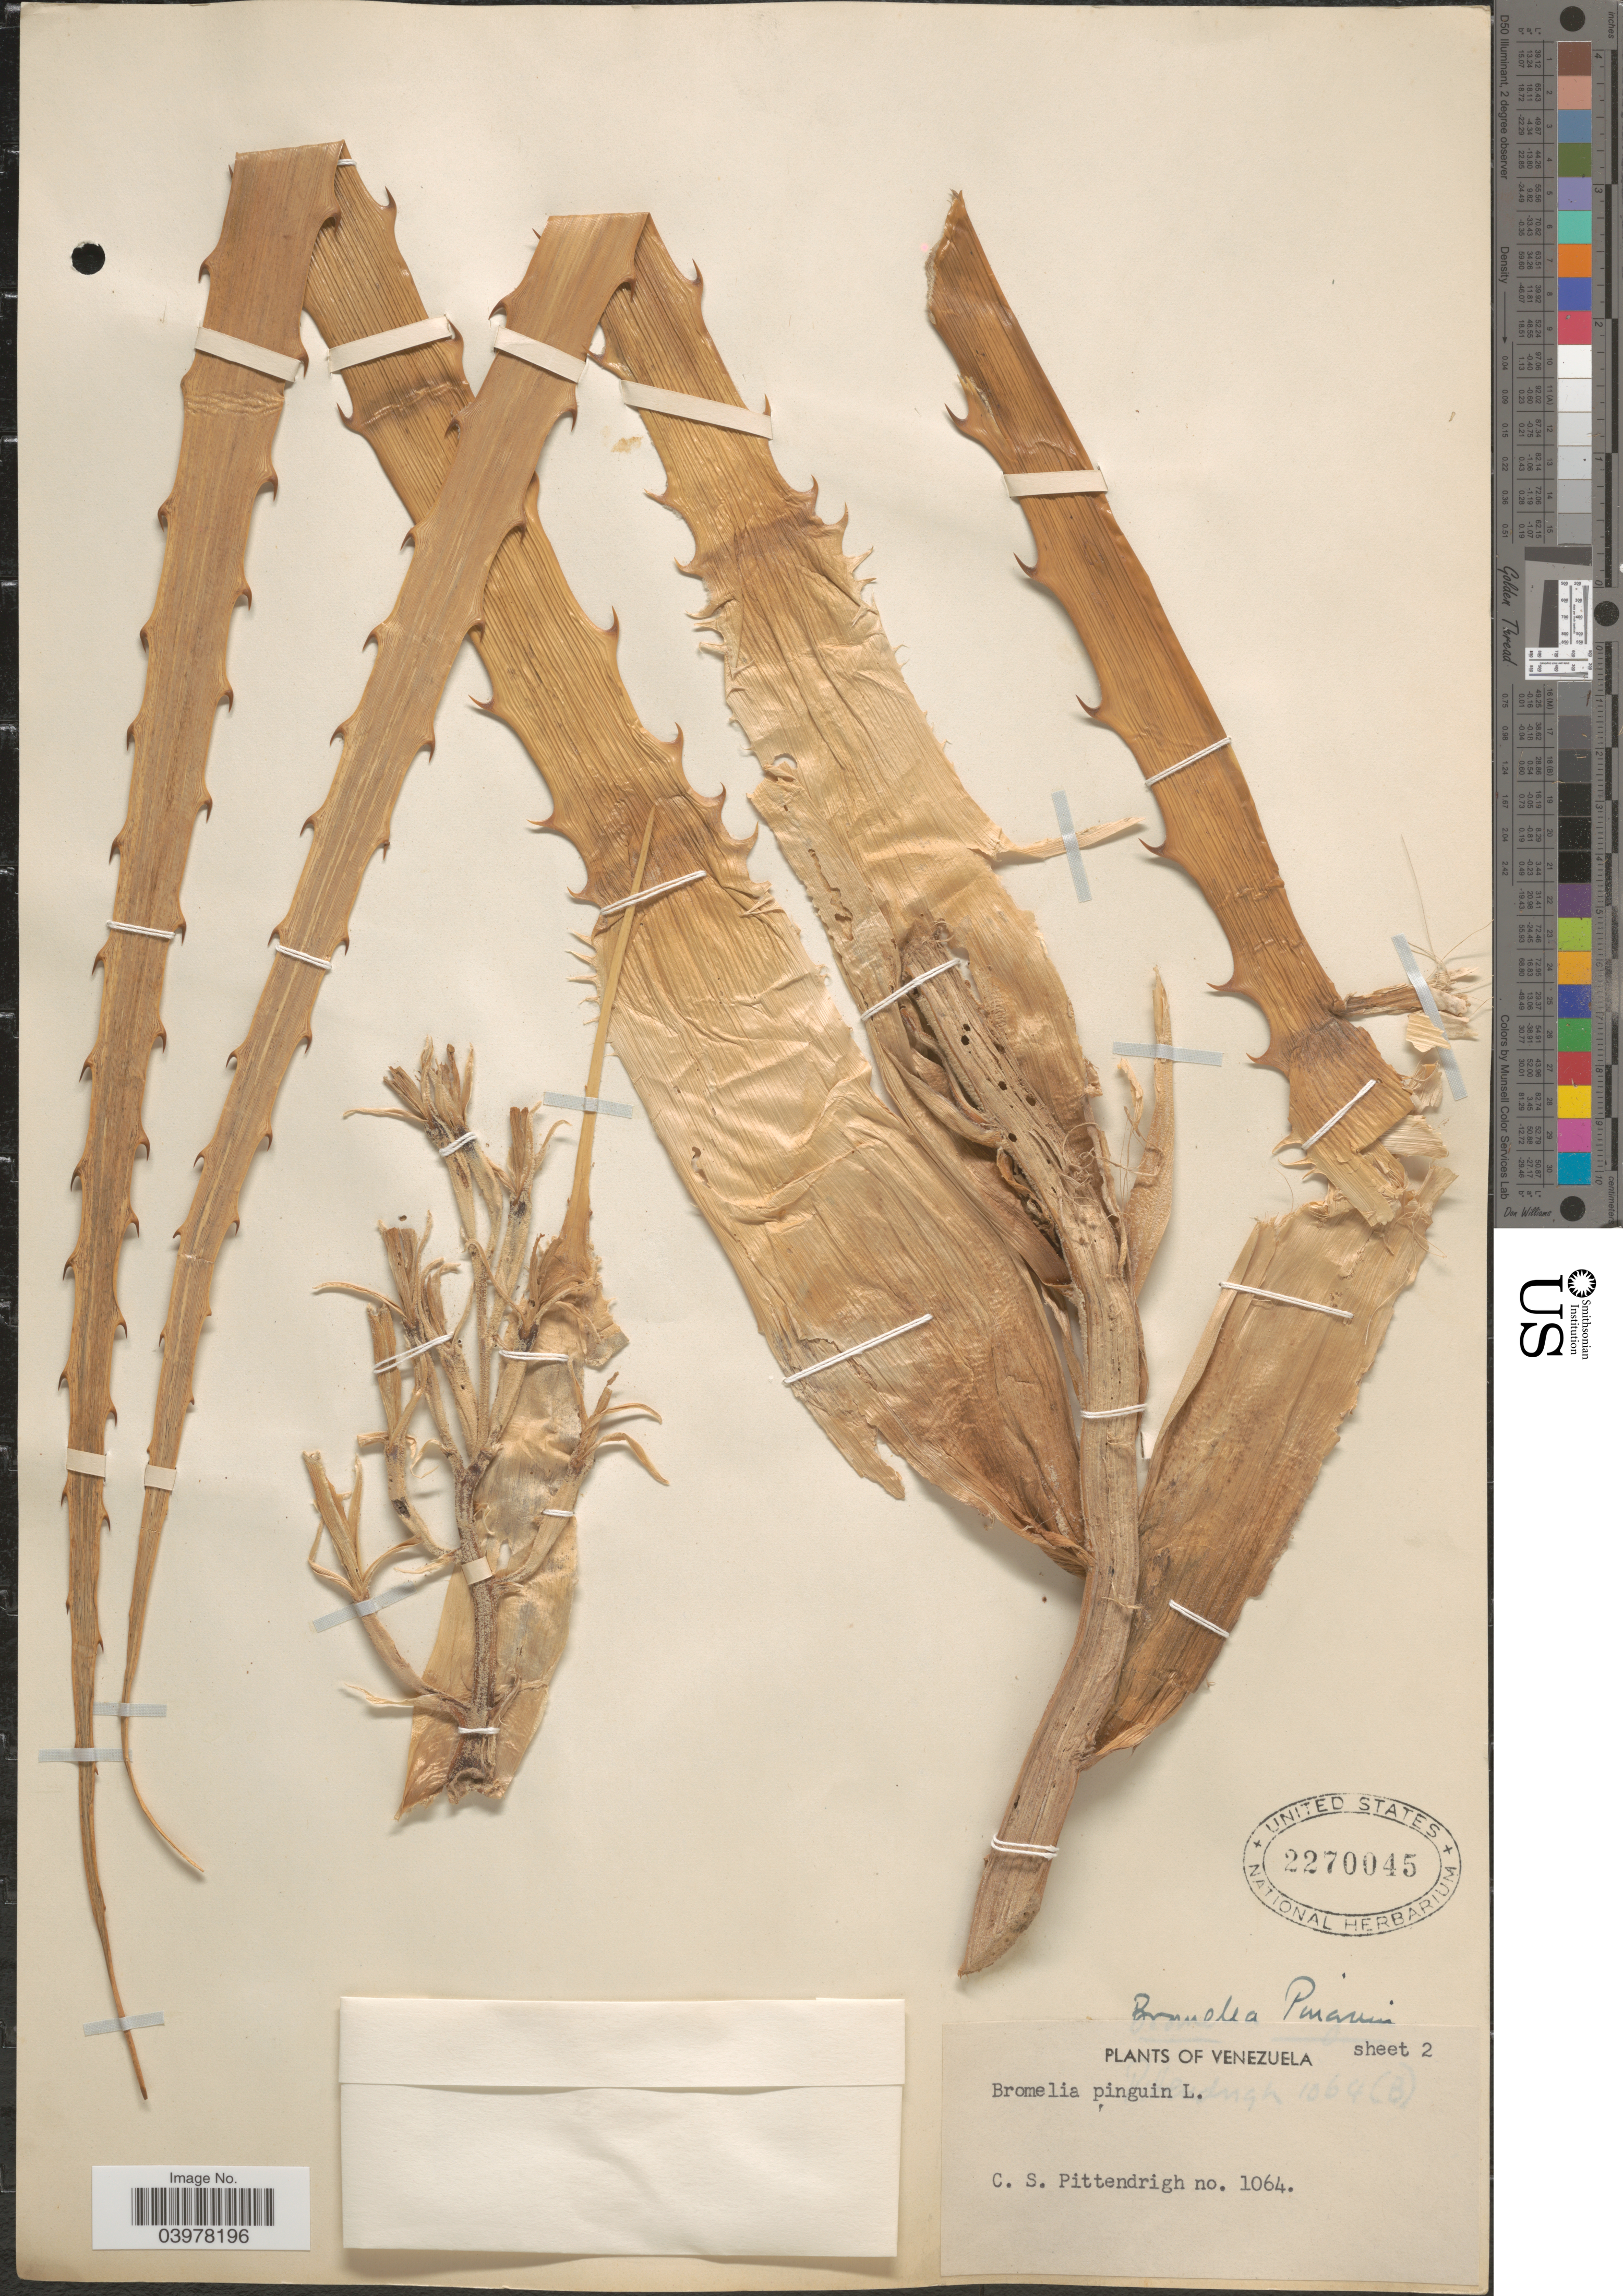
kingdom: Plantae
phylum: Tracheophyta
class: Liliopsida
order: Poales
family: Bromeliaceae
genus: Bromelia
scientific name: Bromelia pinguin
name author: L.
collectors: C. Pittendrigh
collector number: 1064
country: Venezuela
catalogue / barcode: US 2270045